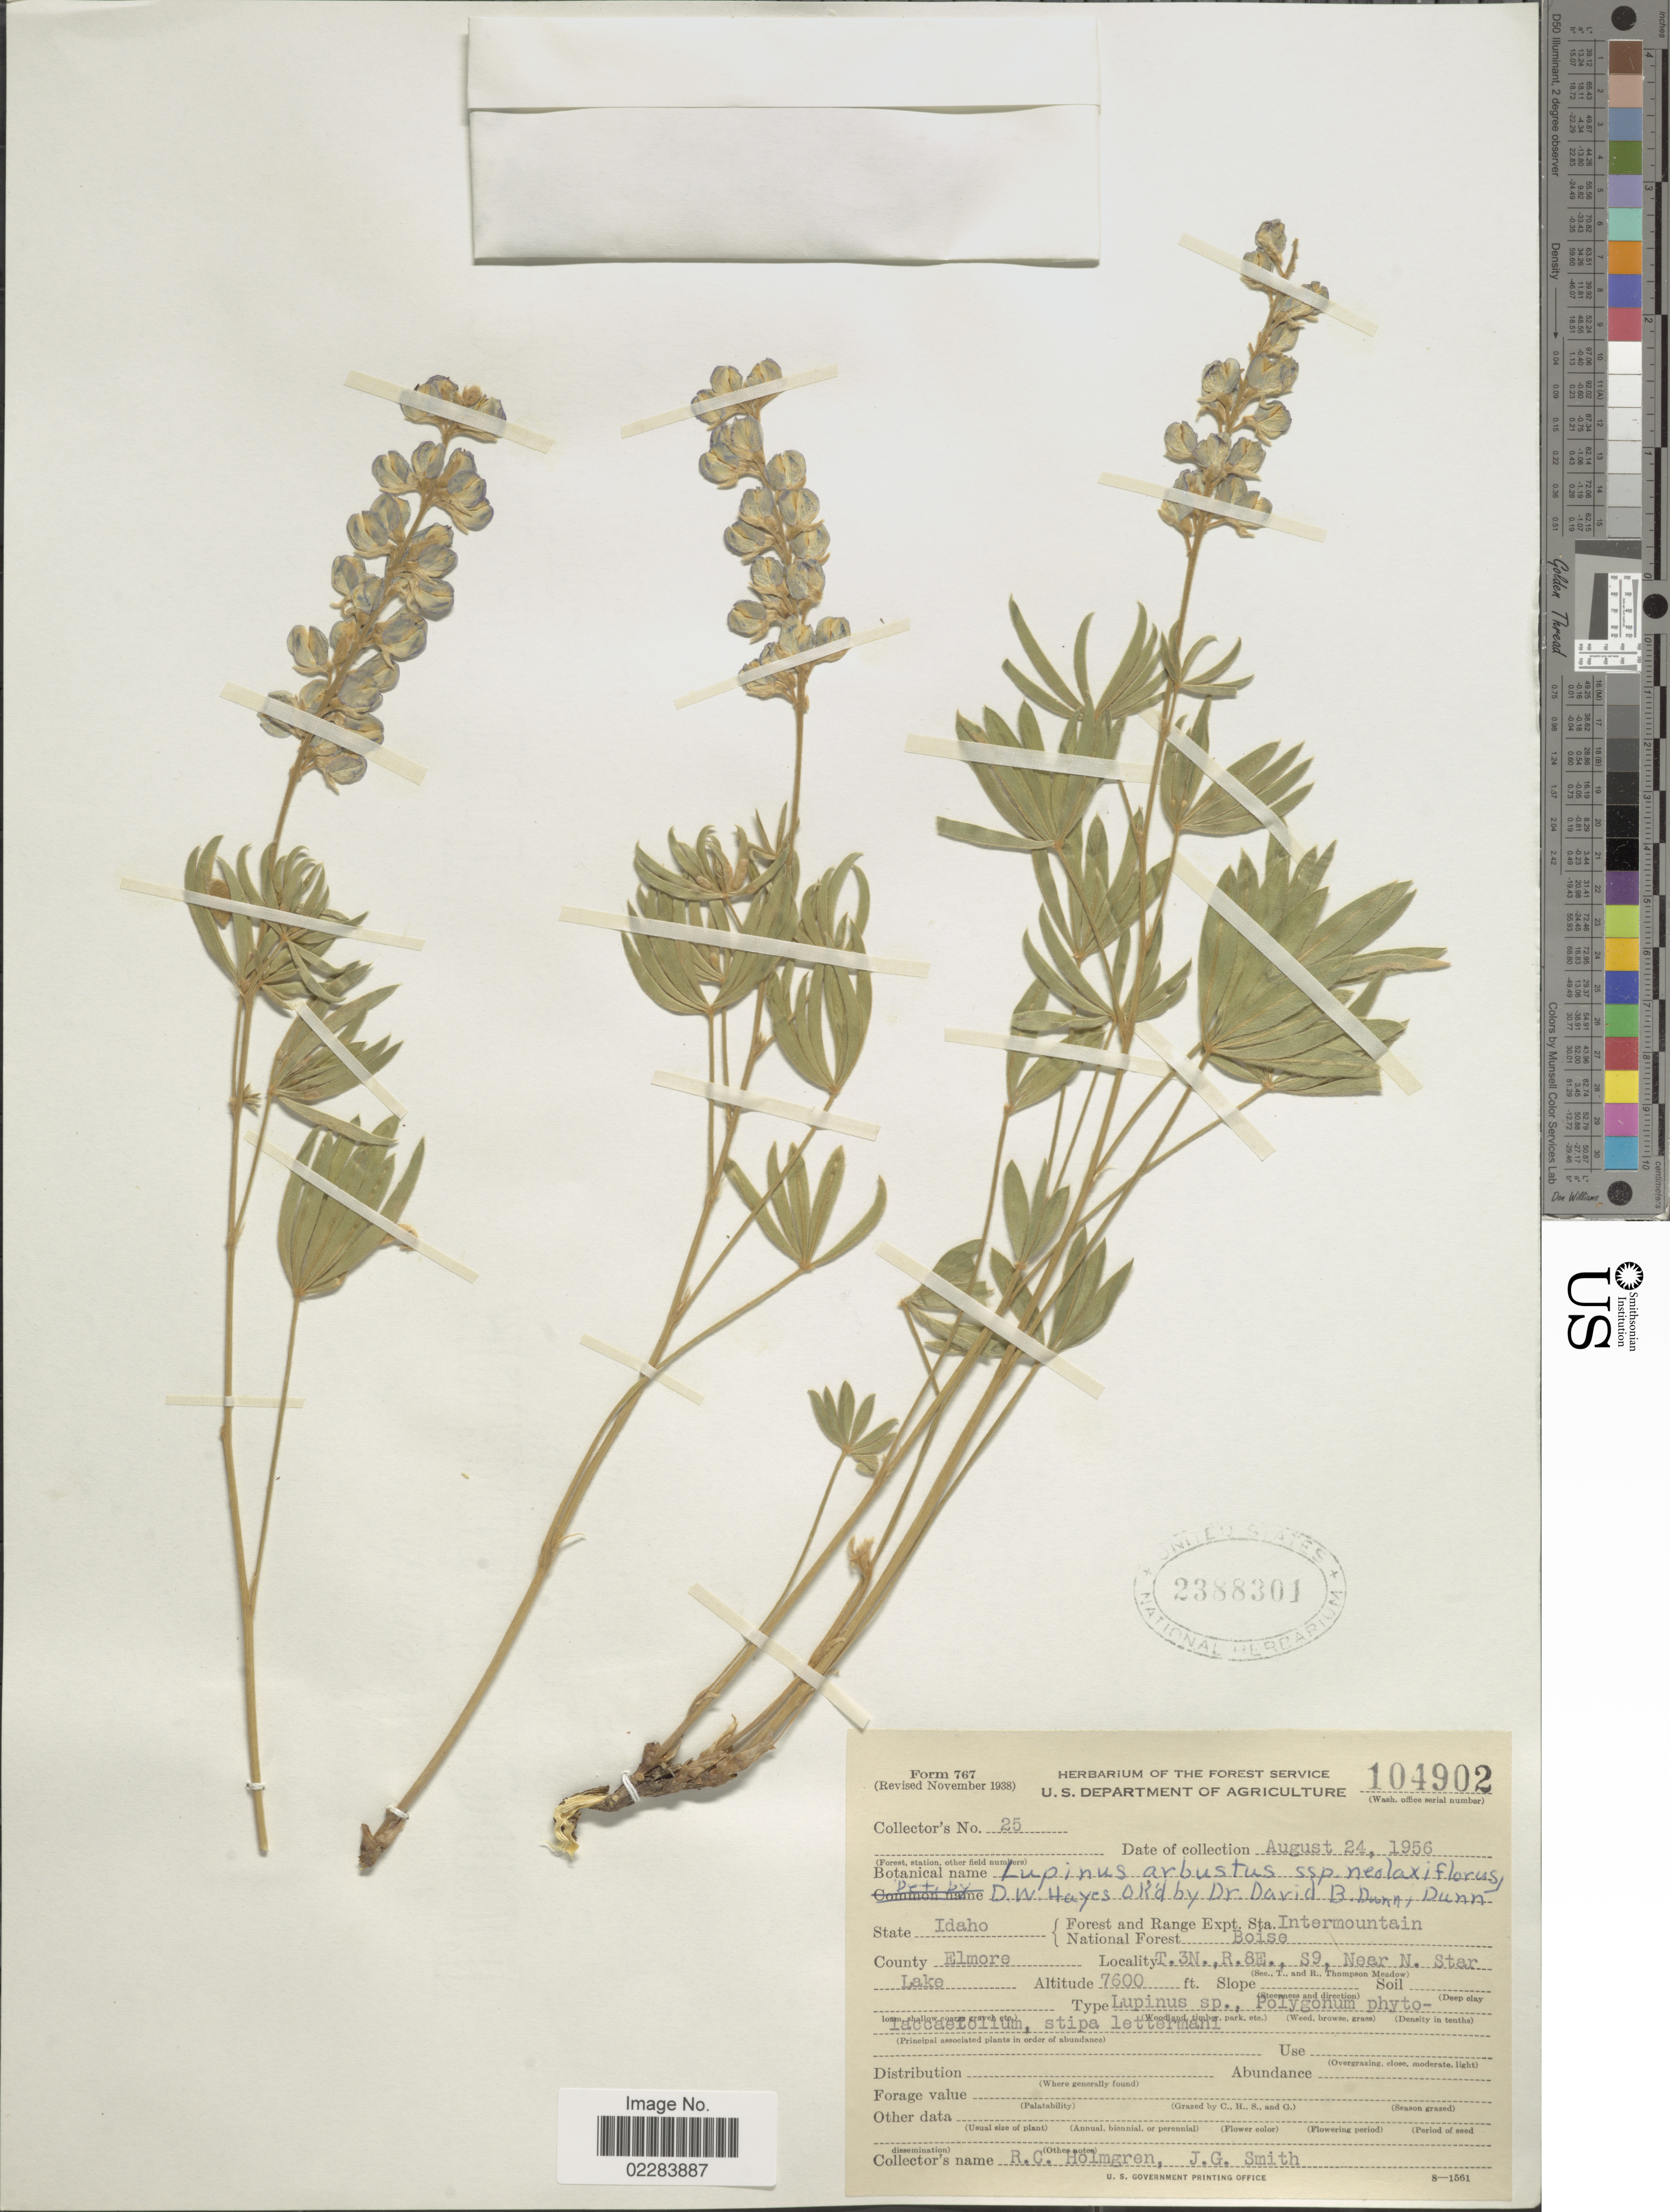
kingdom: Plantae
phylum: Tracheophyta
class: Magnoliopsida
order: Fabales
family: Fabaceae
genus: Lupinus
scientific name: Lupinus arbustus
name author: Lindl.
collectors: R. Holmgren & J. G. Smith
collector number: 104902/25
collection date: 1956-08-24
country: United States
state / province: Idaho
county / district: Elmore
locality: Elmore County. Forest and Range Expt. Sta. Intermountain. National forest Boise. T. 3N, R. 8E., S9, near N. Star Lake.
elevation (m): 2316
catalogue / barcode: US 2388301